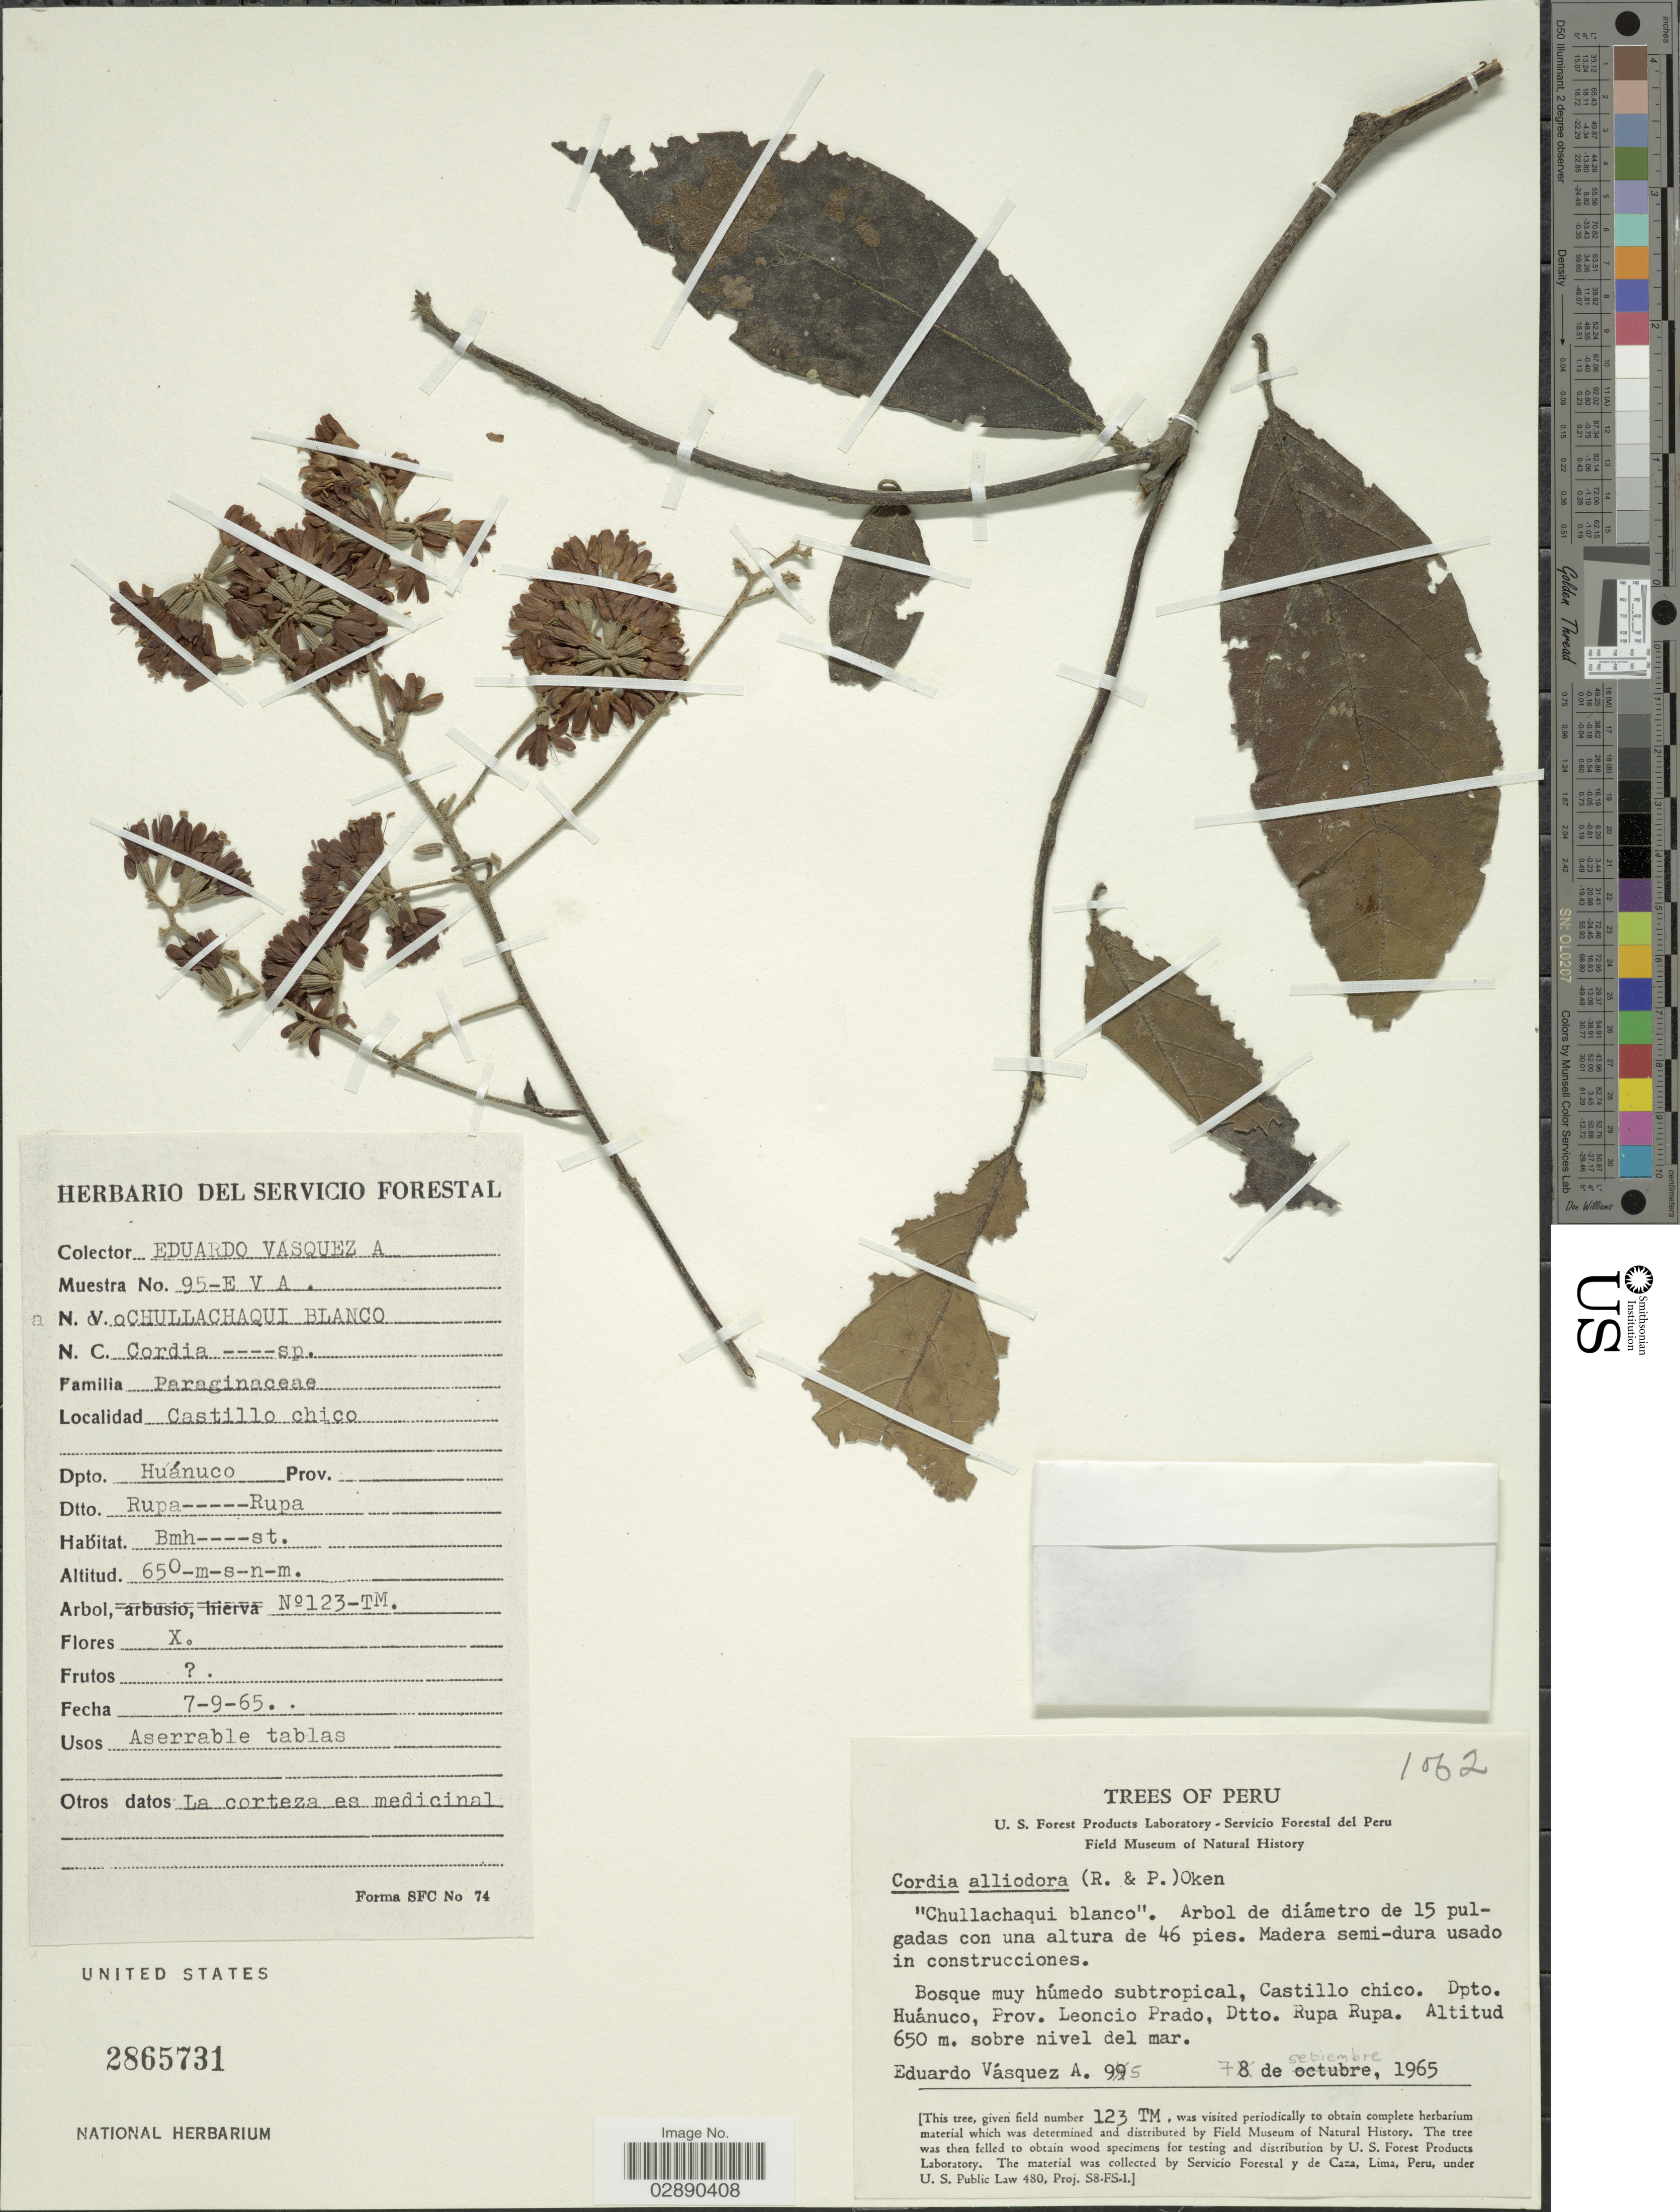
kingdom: Plantae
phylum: Tracheophyta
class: Magnoliopsida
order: Boraginales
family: Cordiaceae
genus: Cordia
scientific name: Cordia alliodora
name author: (Ruiz & Pav.) Oken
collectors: E. Vasquez A.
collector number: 95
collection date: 1965-09-07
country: Peru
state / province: Huánuco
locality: Dpto. Huánuco. Dtto. Rupa----- Rupa. Prov. Leoncio Prado.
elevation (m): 650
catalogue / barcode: US 2865731